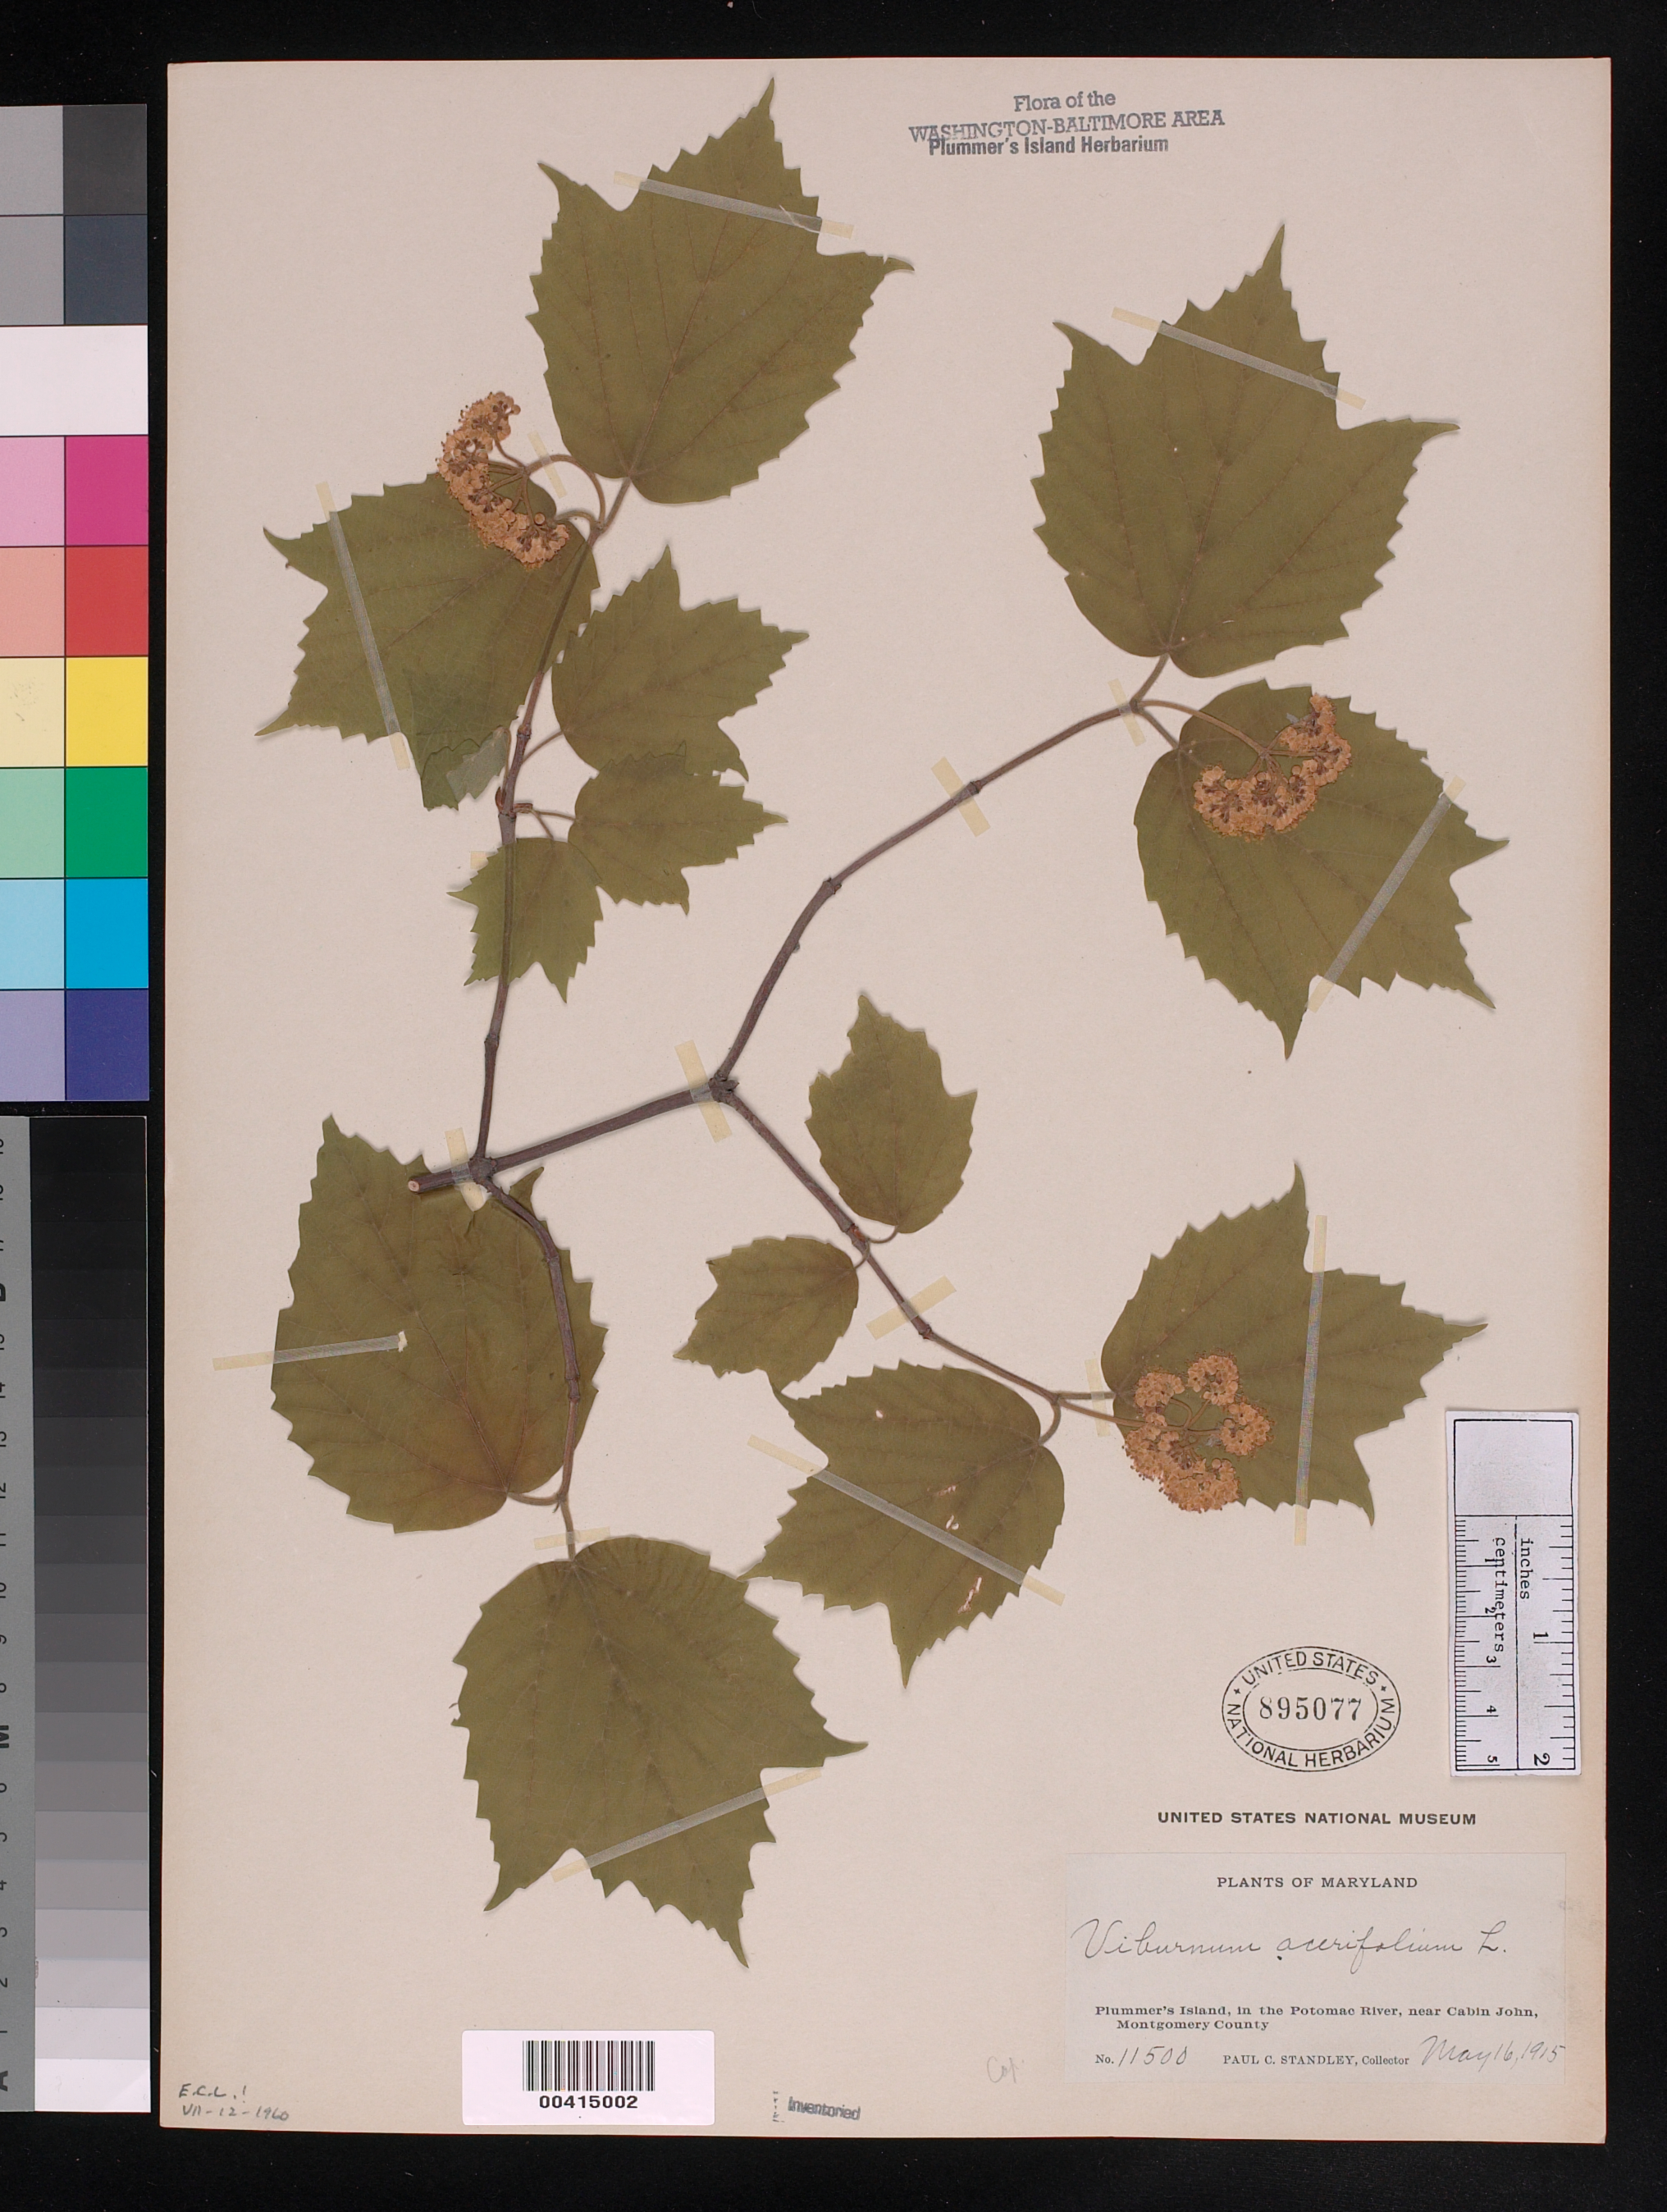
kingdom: Plantae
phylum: Tracheophyta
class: Magnoliopsida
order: Dipsacales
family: Viburnaceae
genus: Viburnum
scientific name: Viburnum acerifolium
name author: L.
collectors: P. C. Standley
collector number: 11500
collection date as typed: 16 May 1915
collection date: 1915-05-16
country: United States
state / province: Maryland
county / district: Montgomery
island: Plummers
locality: Plummer's Island C. & O. Canal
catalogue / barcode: US 895077